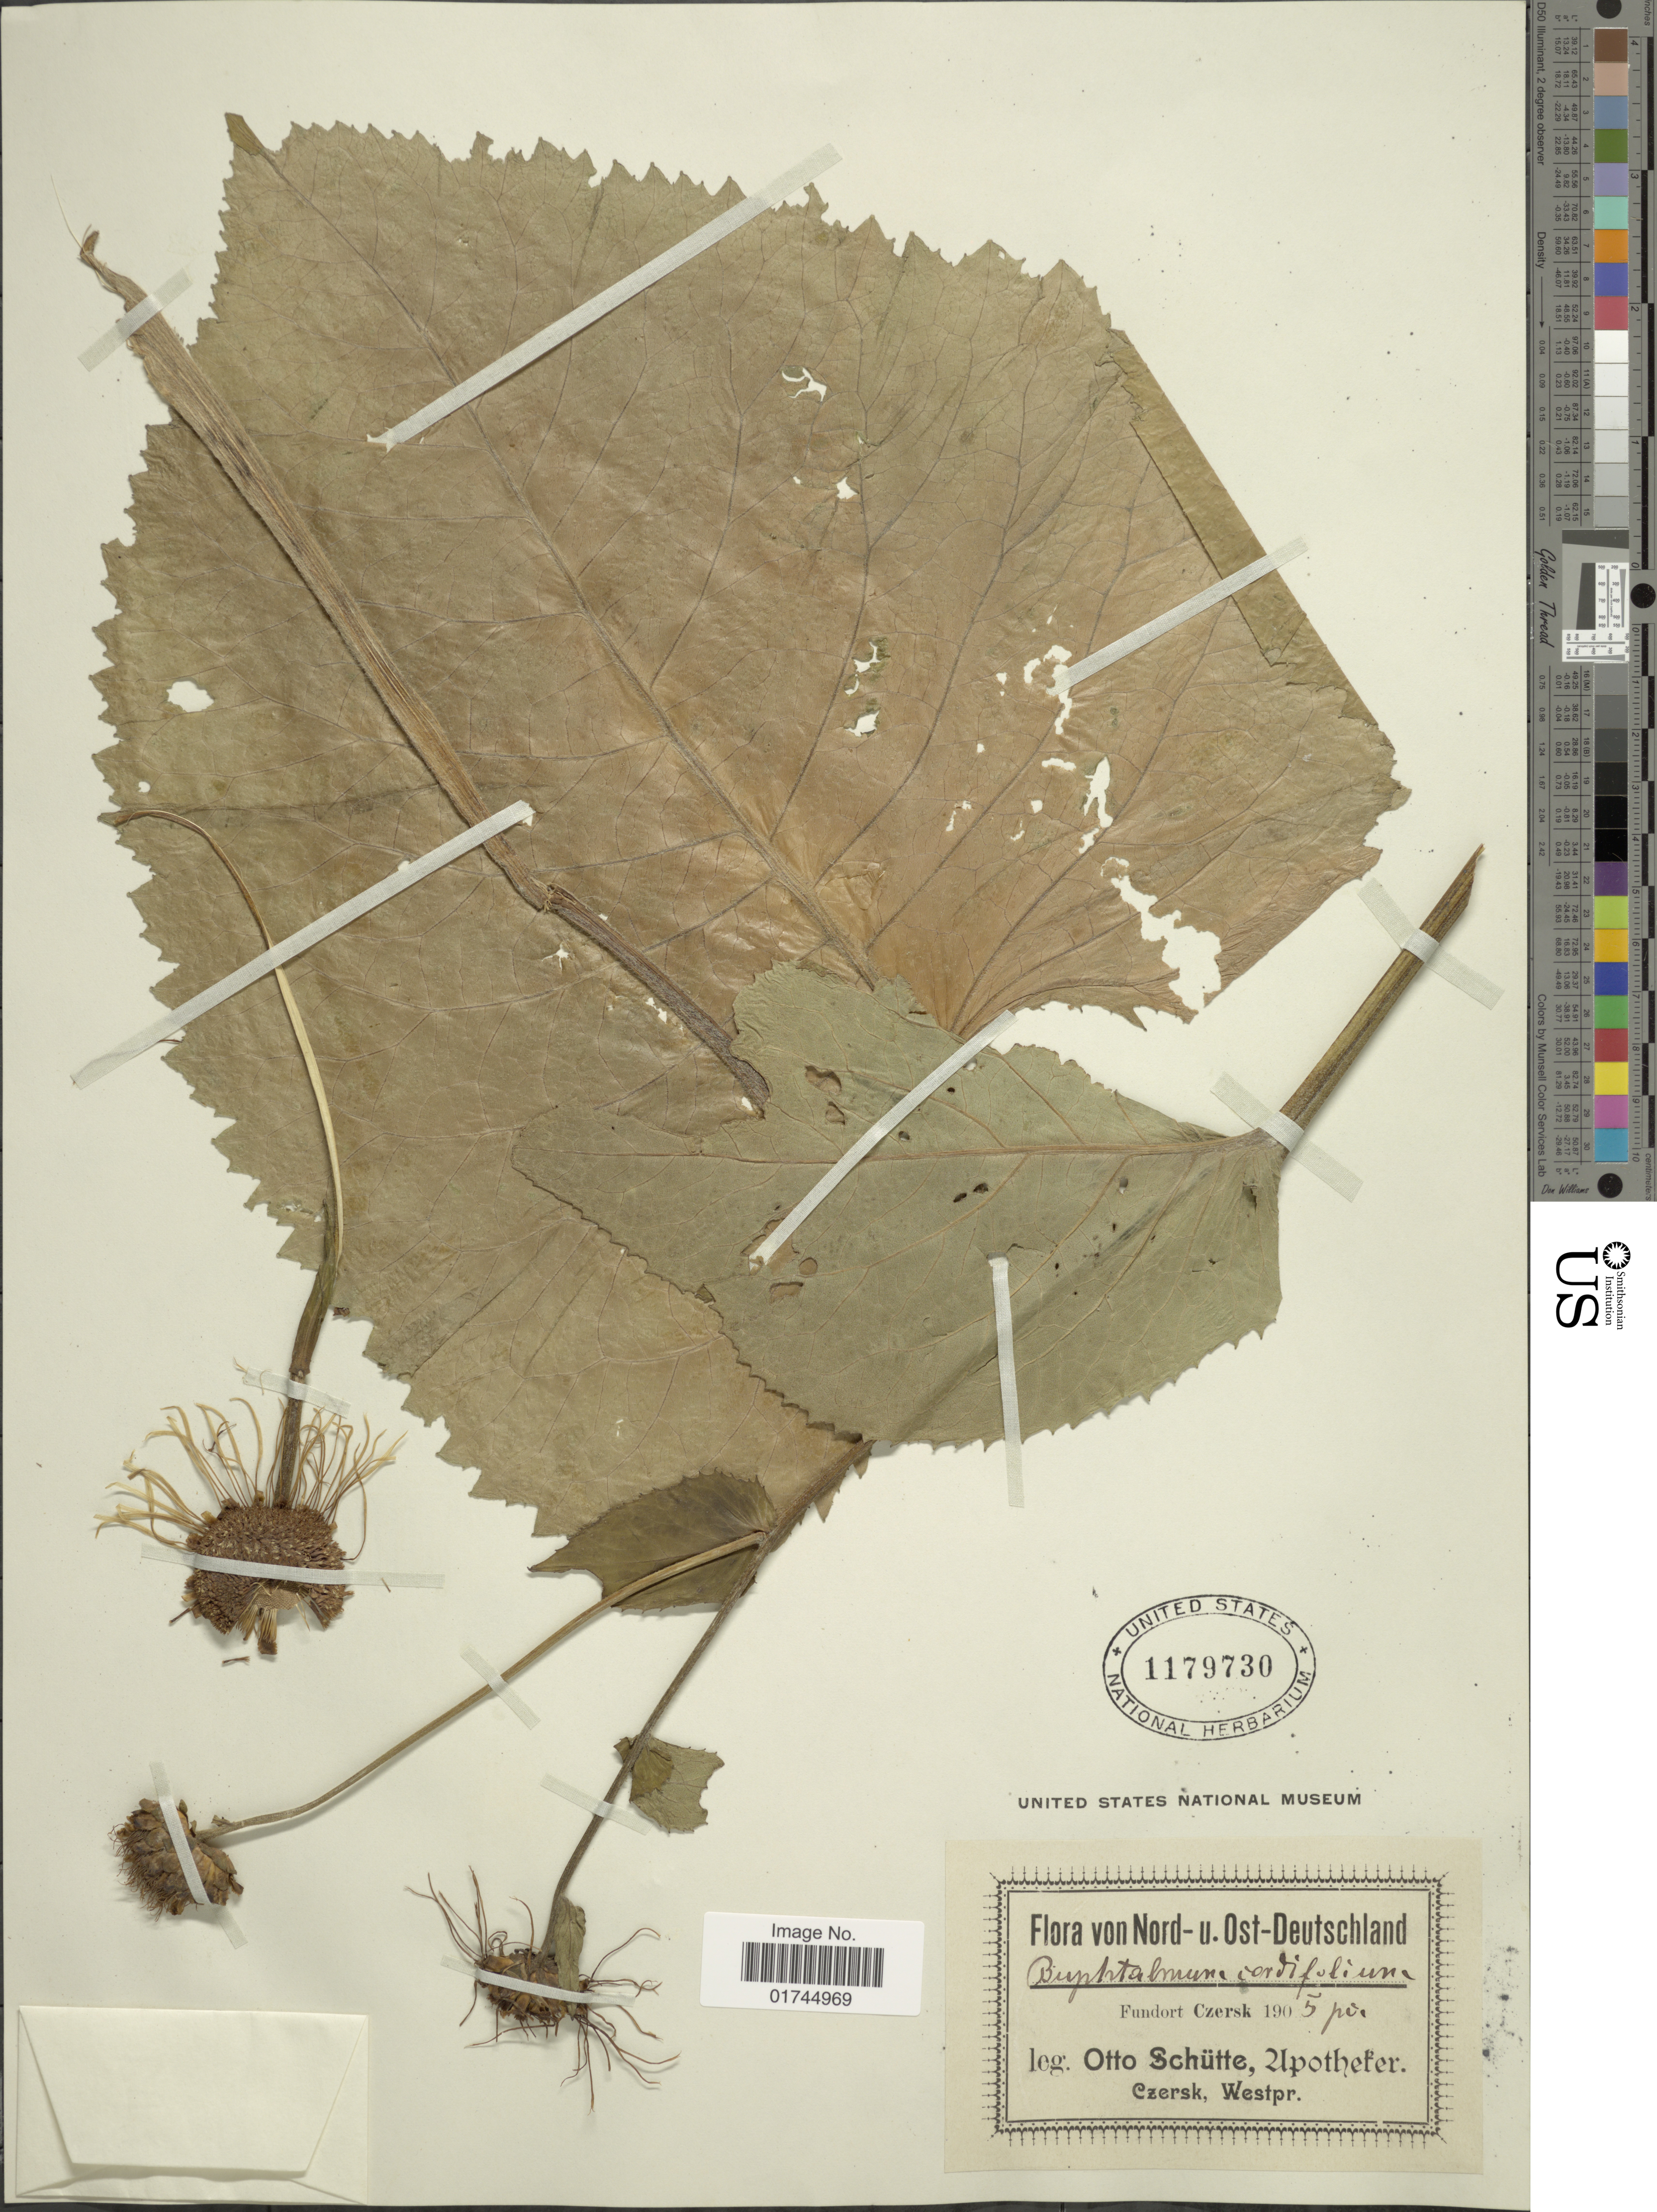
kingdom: Plantae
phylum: Tracheophyta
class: Magnoliopsida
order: Asterales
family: Asteraceae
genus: Buphthalmum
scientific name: Buphthalmum cordifolium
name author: Waldst. & Kit.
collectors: O. Schütte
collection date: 1905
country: Germany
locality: Nord-u. Ost-Deautschland, Fundort Czersk. Westpr.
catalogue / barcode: US 1179730